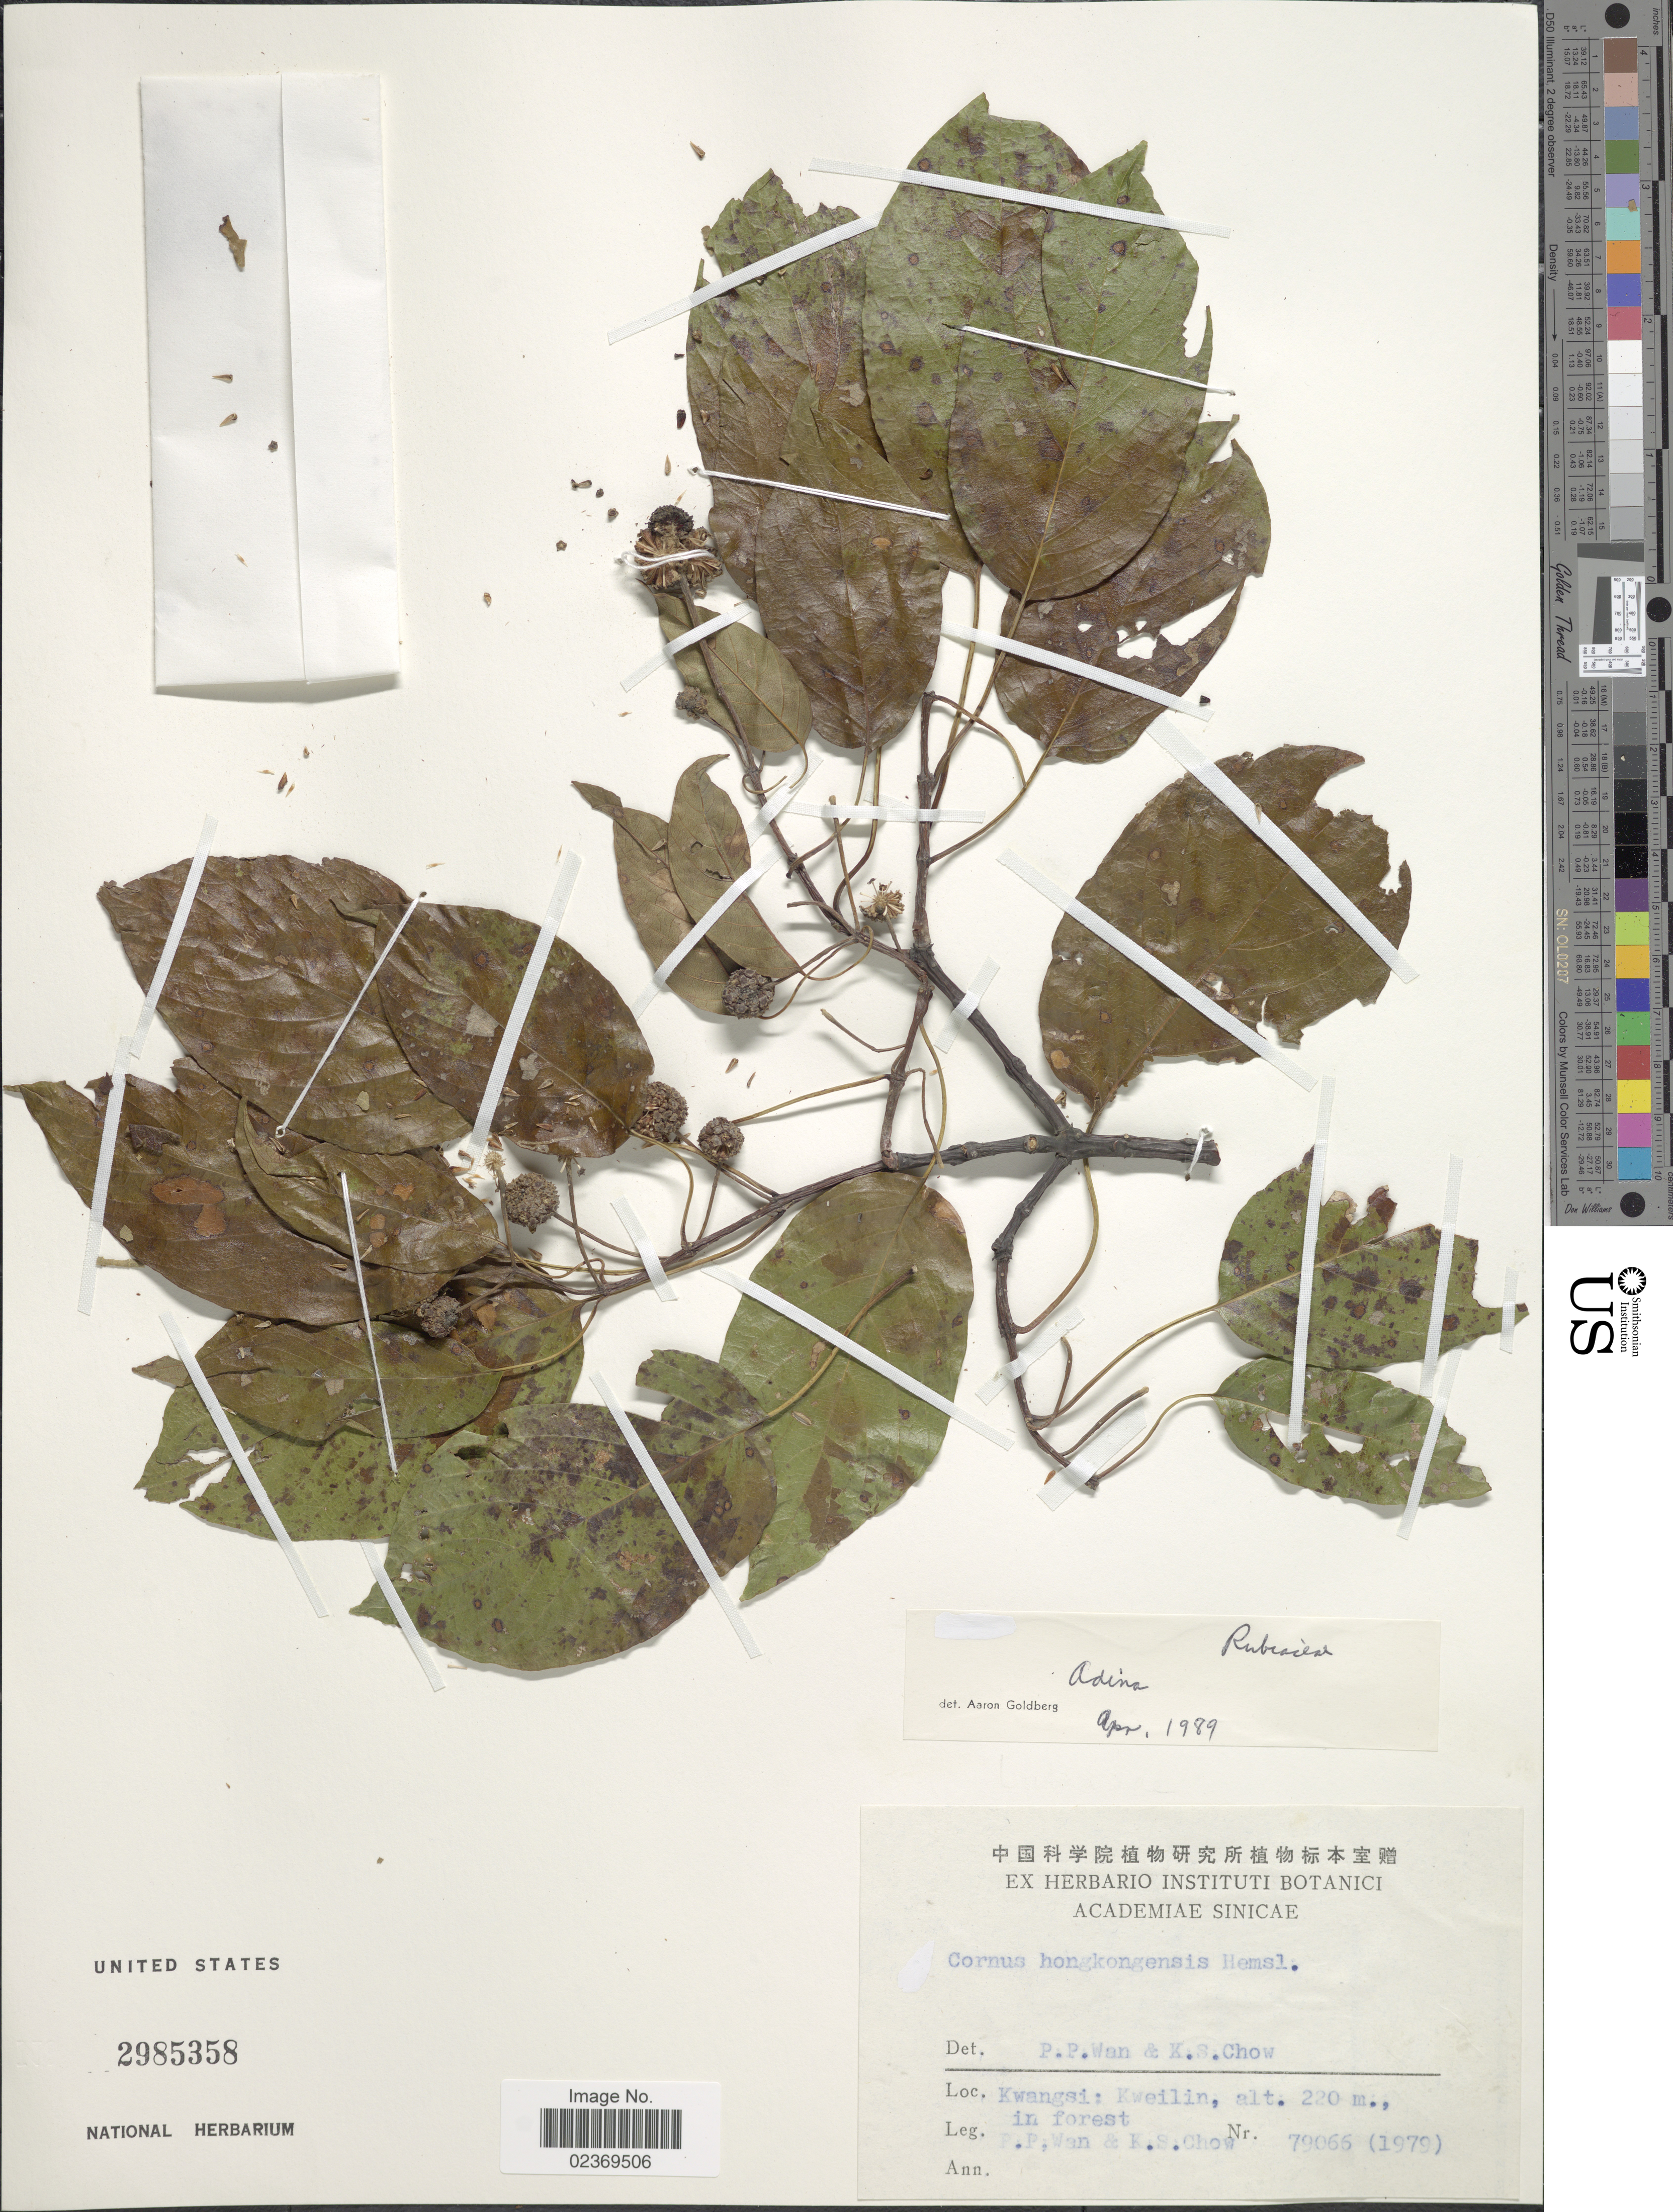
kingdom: Plantae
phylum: Tracheophyta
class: Magnoliopsida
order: Gentianales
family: Rubiaceae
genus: Adina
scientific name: Adina sp.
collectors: P. Wan & K. S. Chow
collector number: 79066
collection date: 1979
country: China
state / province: Guangxi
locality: Kwangsi: Kweilin, in forest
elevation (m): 220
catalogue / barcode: US 2985358